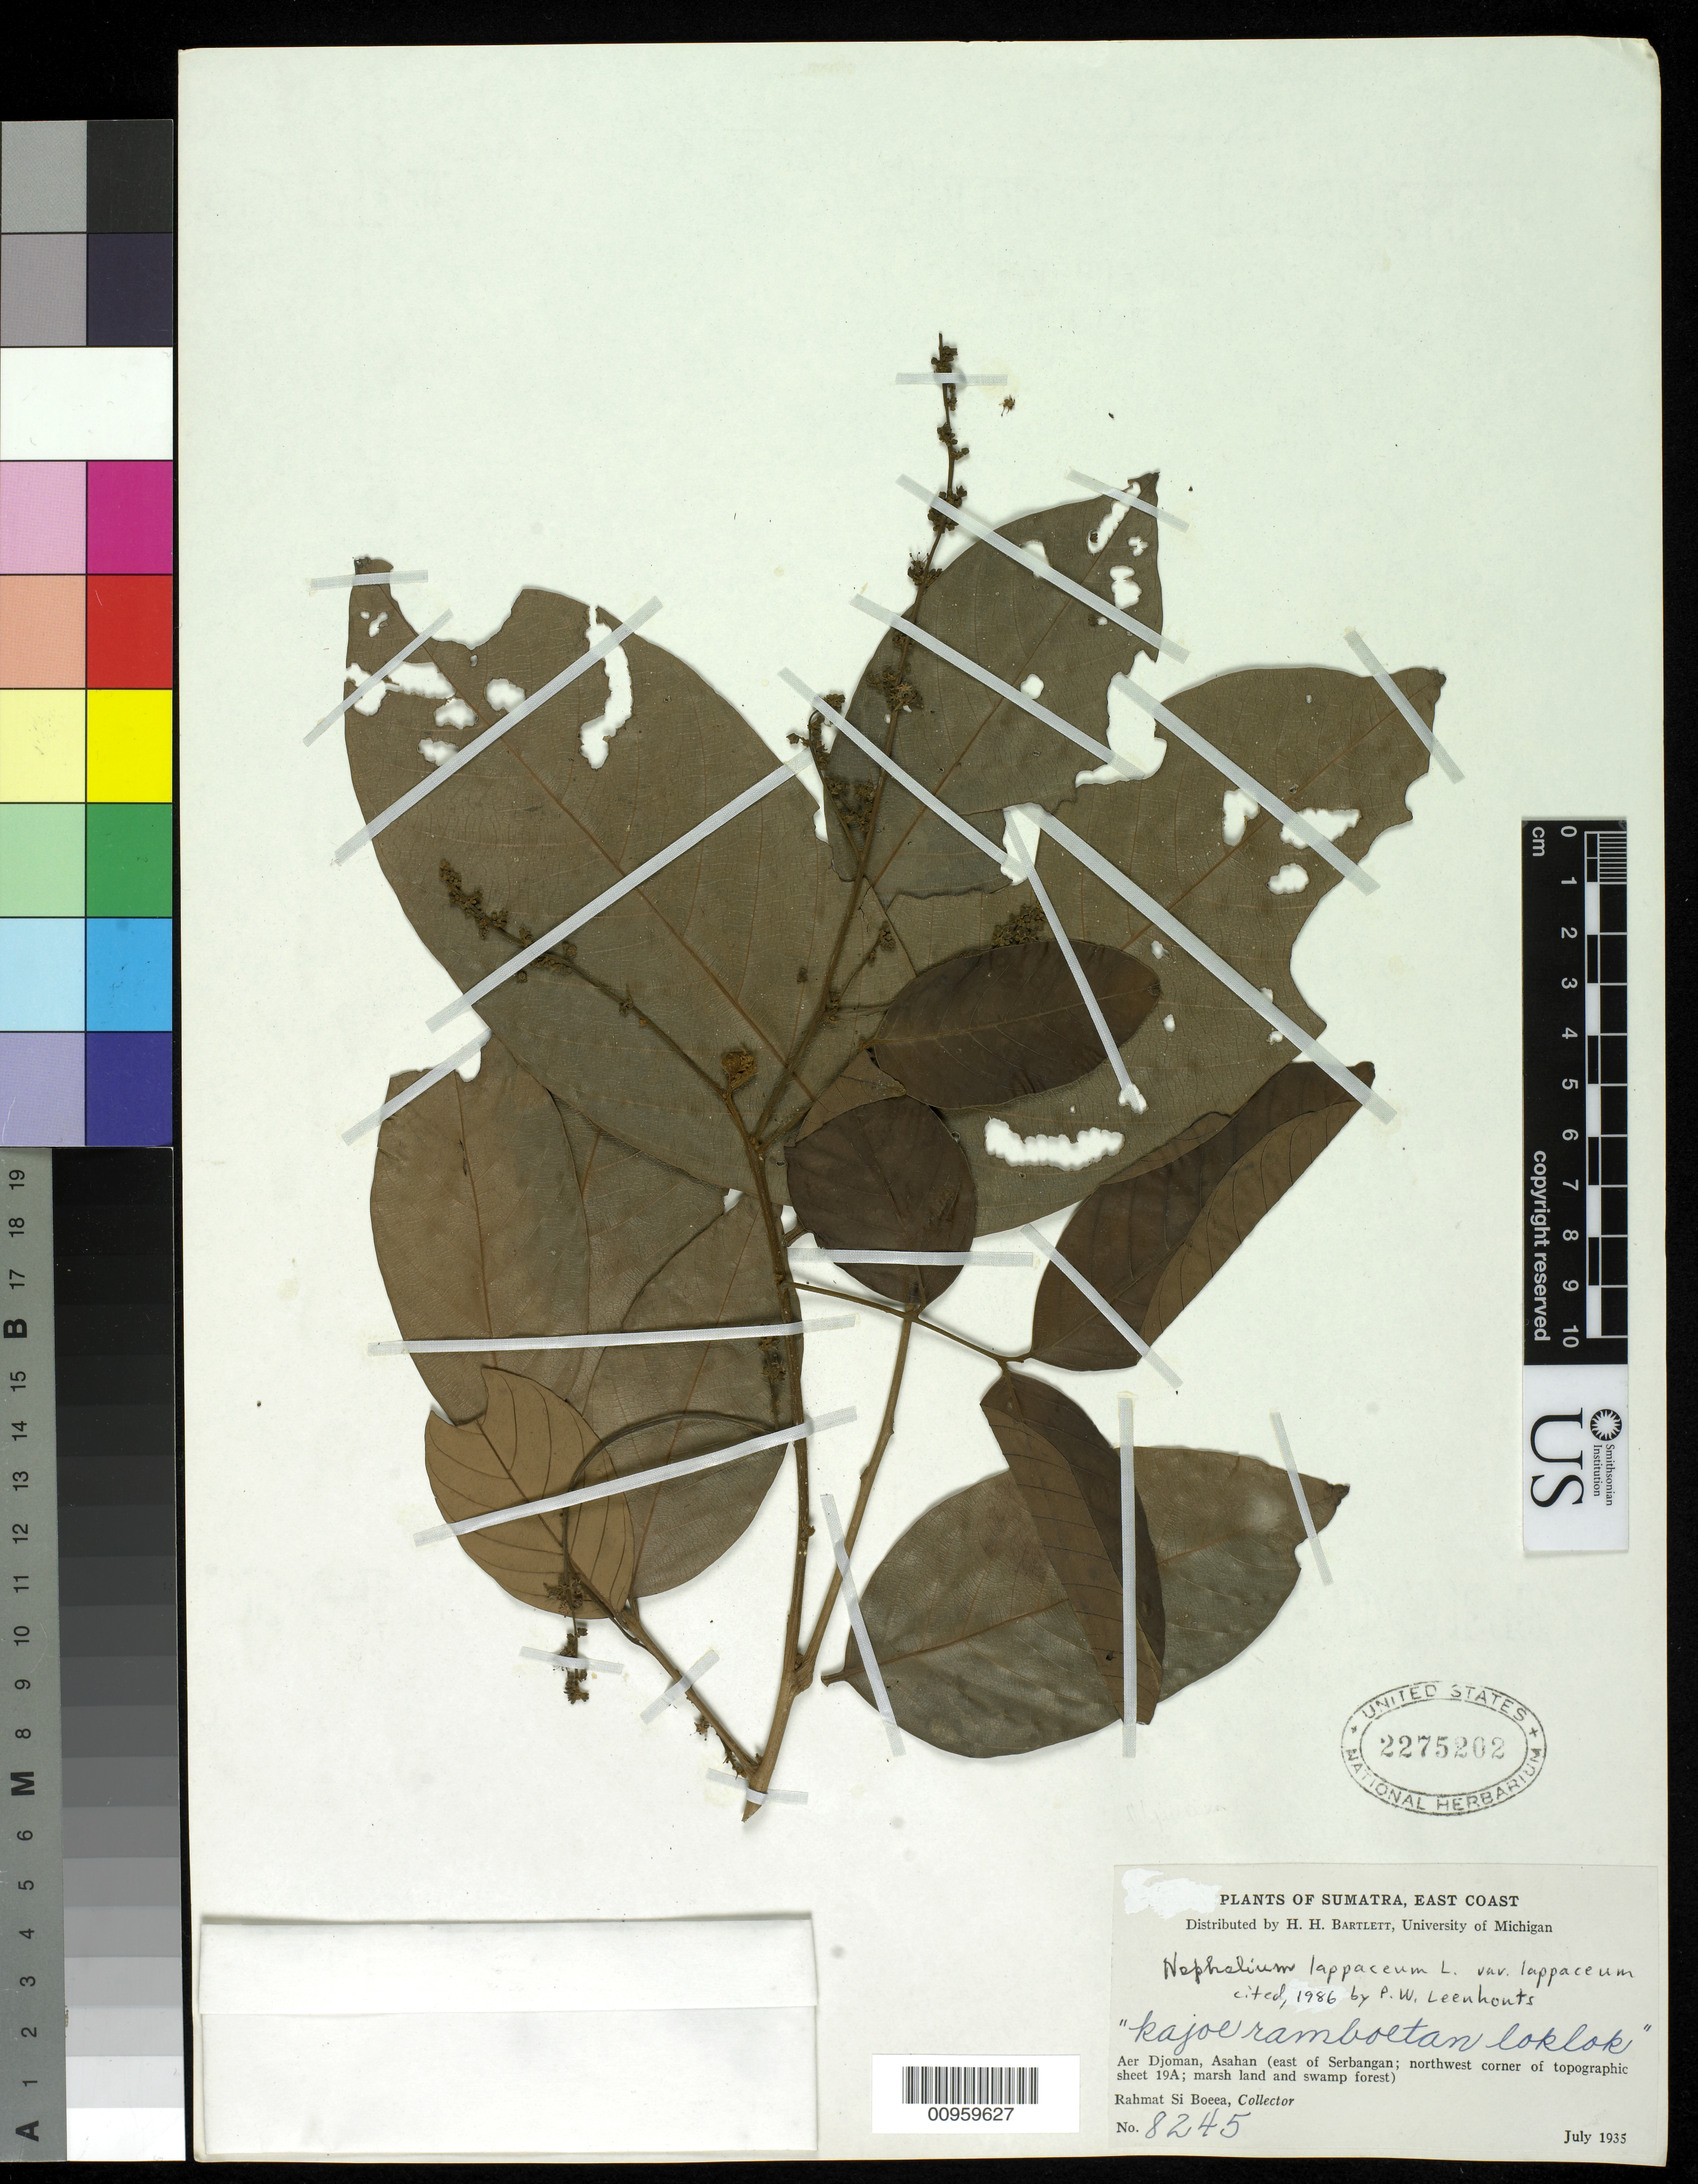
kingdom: Plantae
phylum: Tracheophyta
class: Magnoliopsida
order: Sapindales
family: Sapindaceae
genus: Nephelium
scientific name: Nephelium lappaceum var. lappaceum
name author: L.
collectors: Rahmat Si Boeea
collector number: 8245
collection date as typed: Jul 1935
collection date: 1935-07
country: Indonesia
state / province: Sumatra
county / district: Aceh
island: Sumatra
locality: Aer Djoman, Asahan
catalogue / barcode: US 2275202